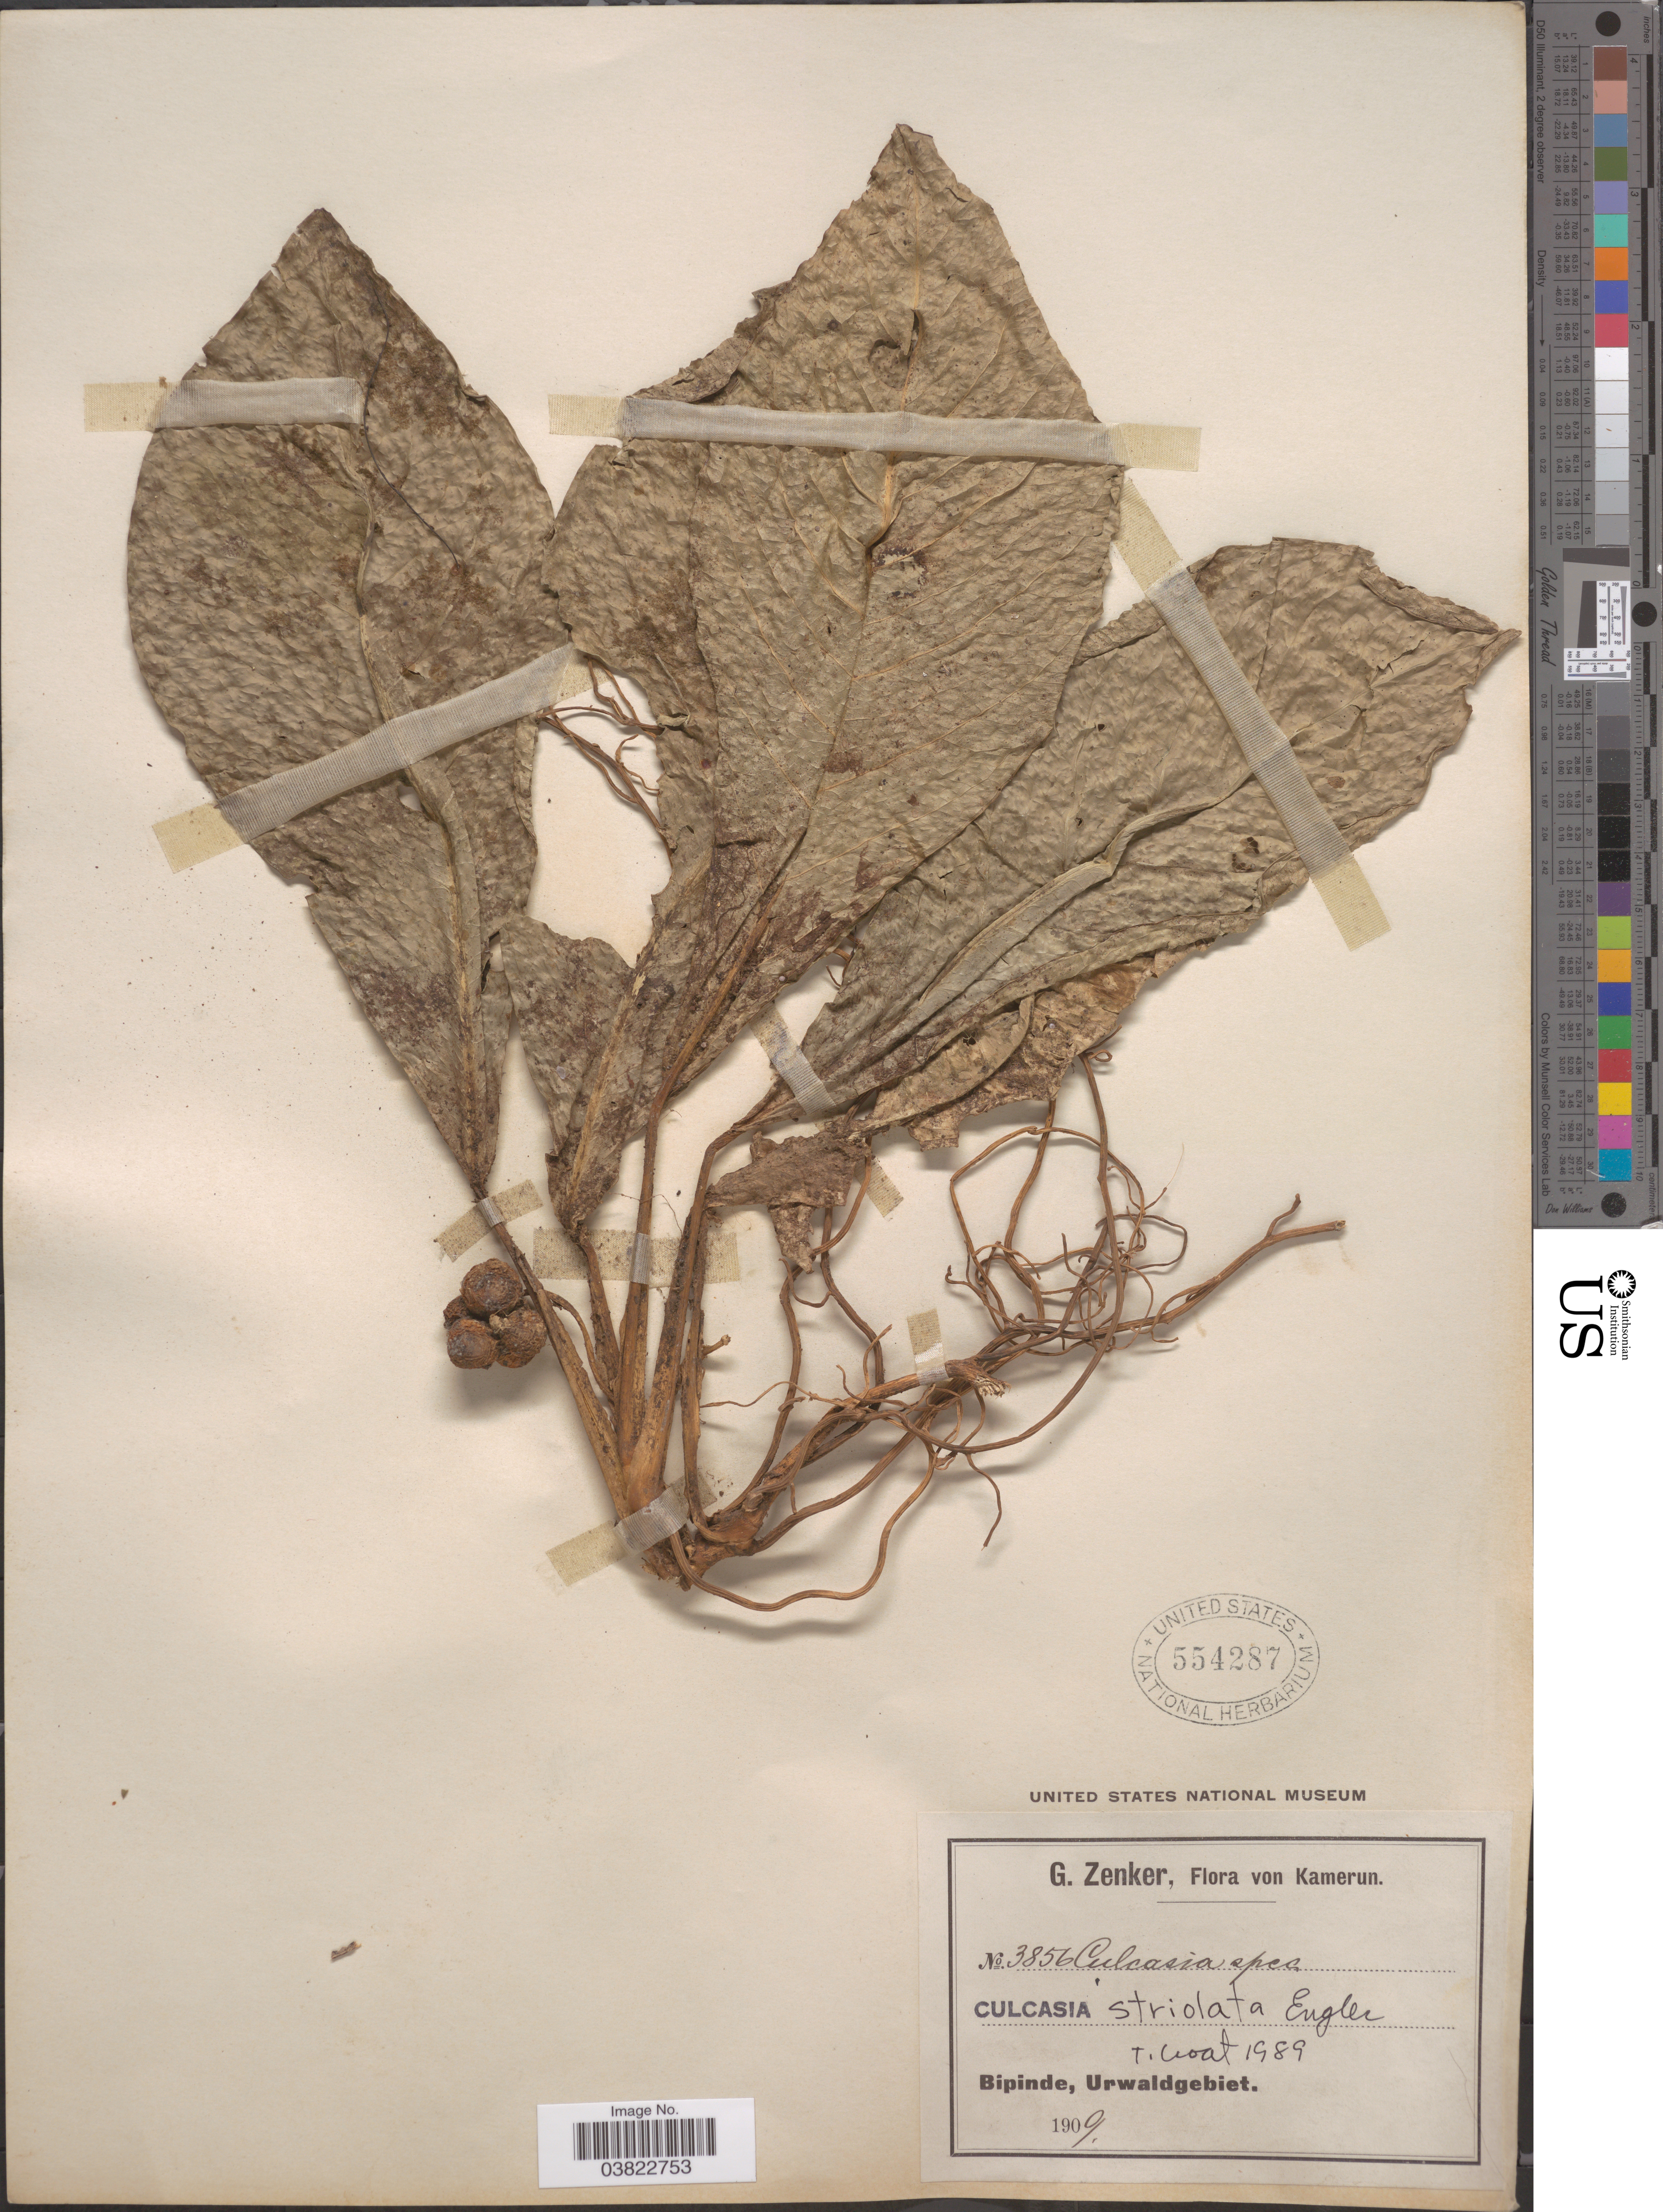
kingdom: Plantae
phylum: Tracheophyta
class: Liliopsida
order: Alismatales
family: Araceae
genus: Culcasia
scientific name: Culcasia striolata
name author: Engl.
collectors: G. A. Zenker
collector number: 3856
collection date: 1909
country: Cameroon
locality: Bipinde, Urwaldgebiet.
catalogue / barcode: US 554287